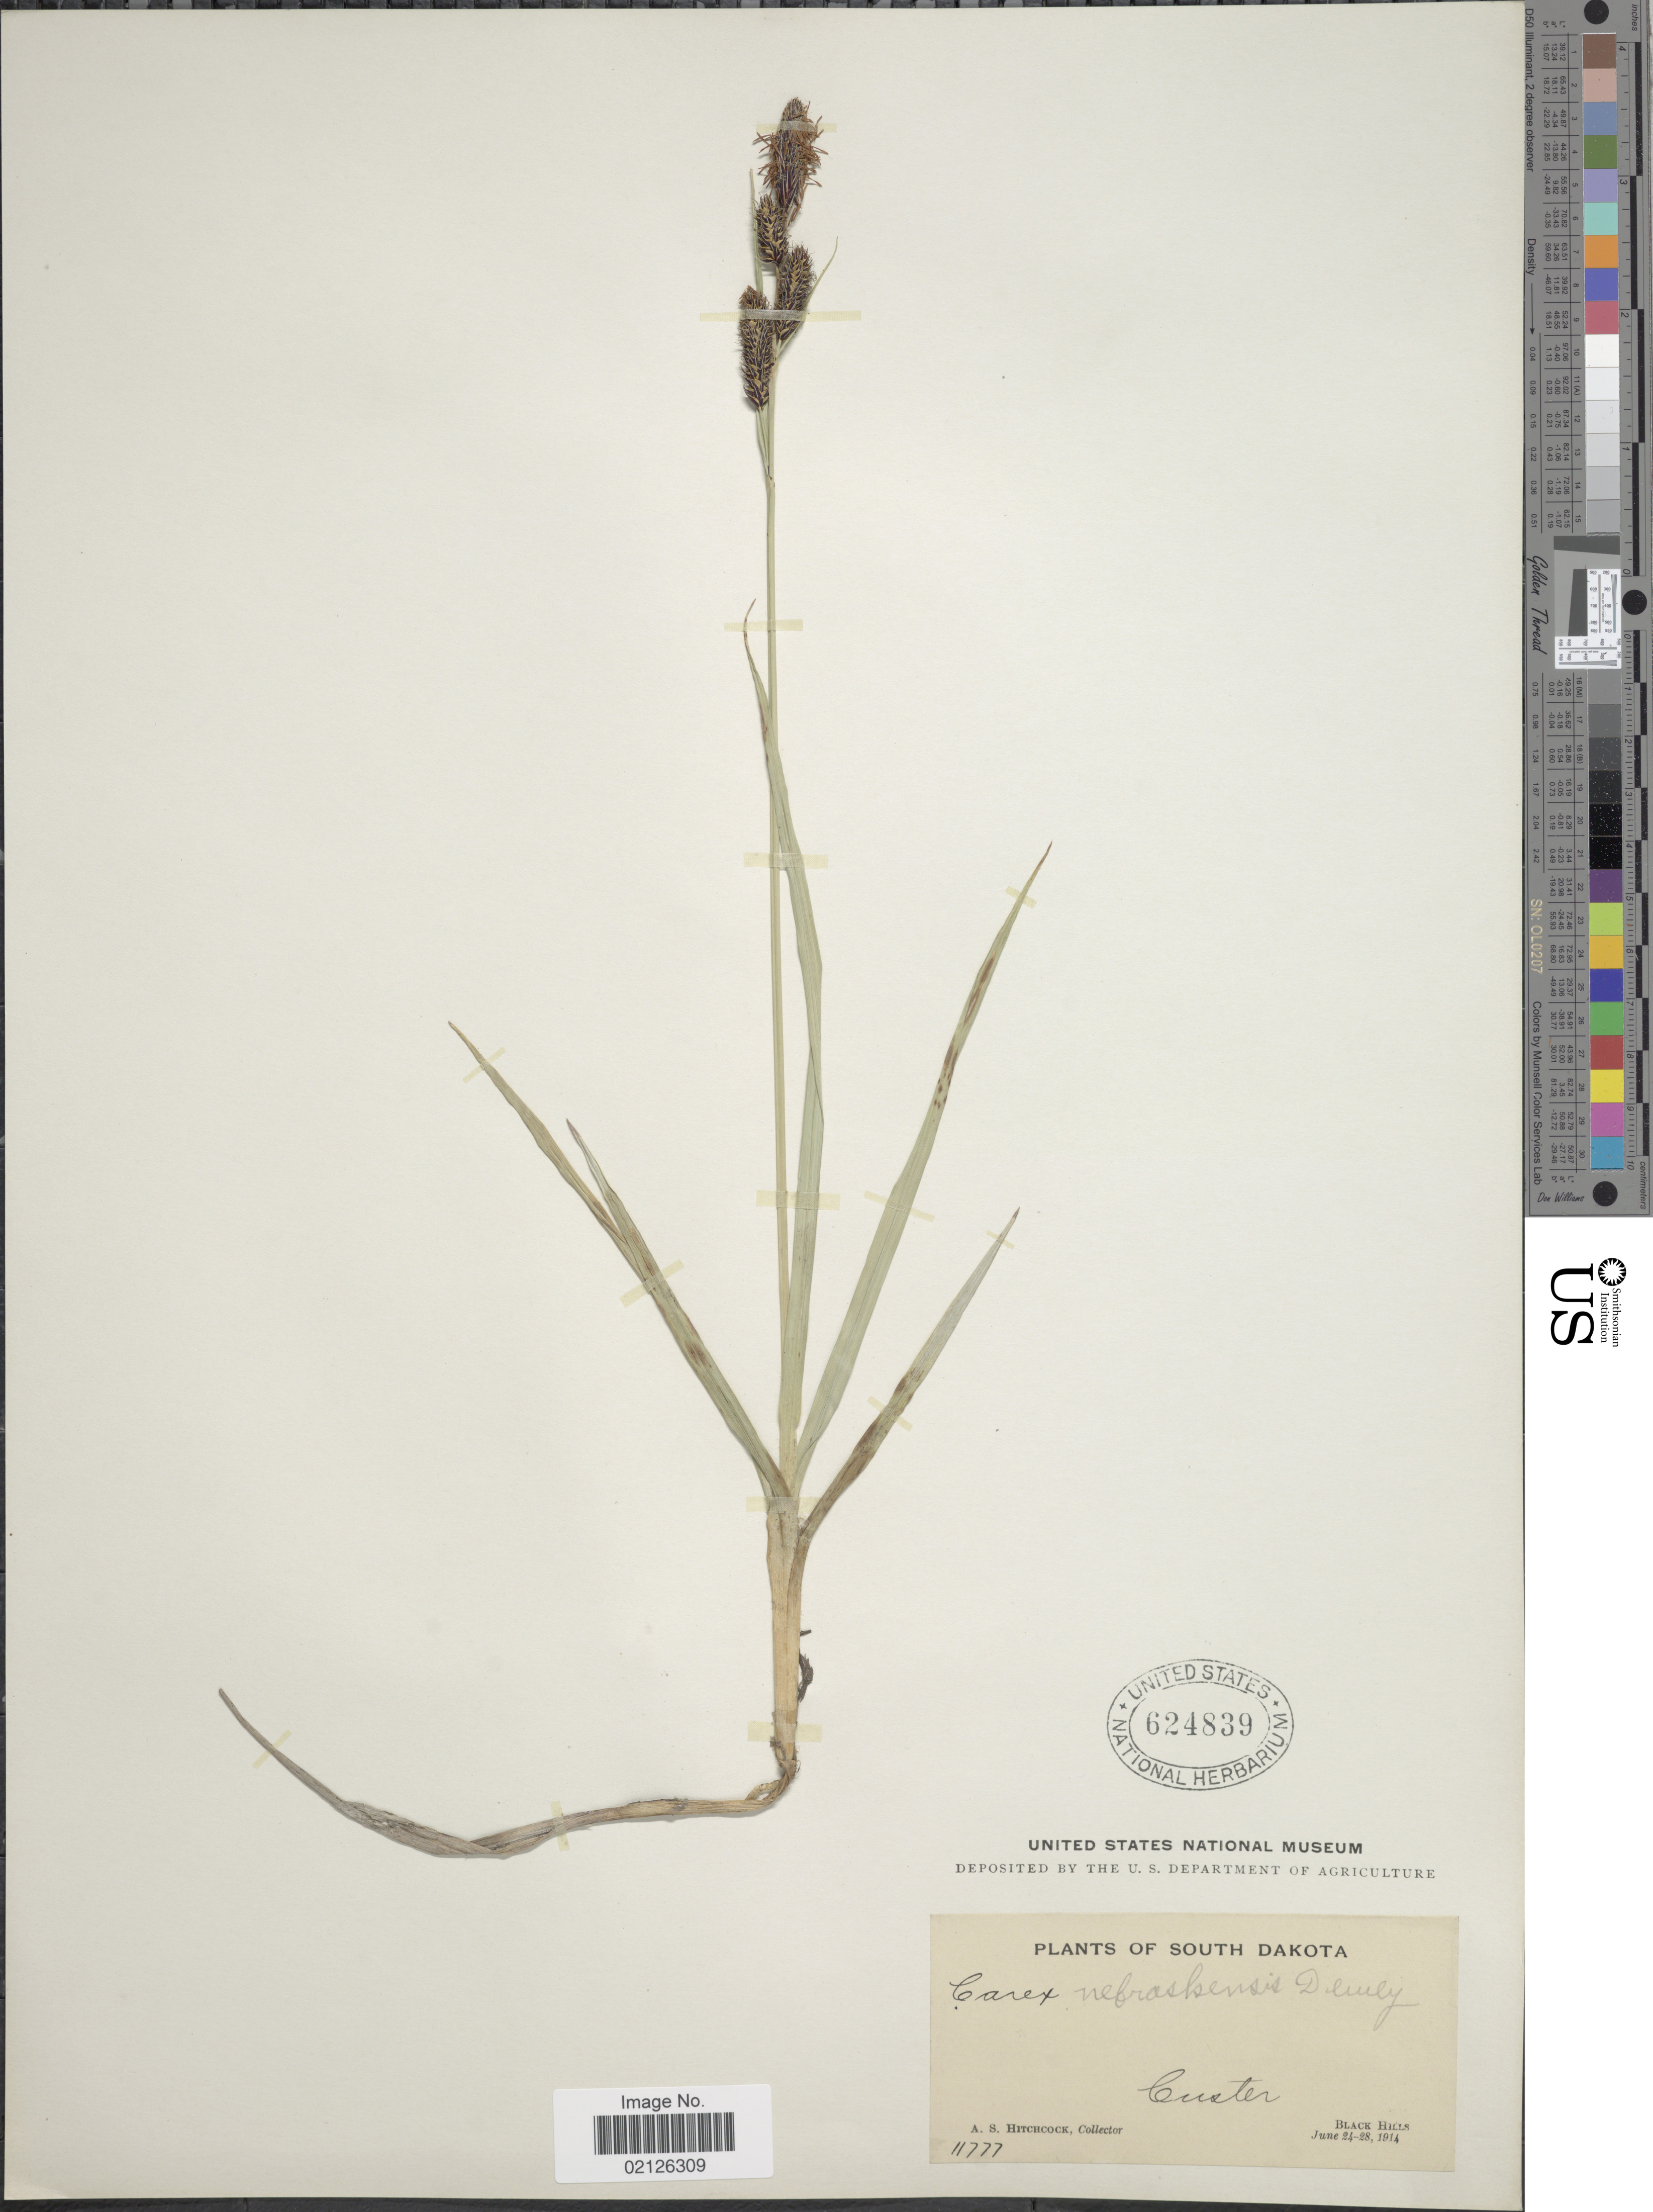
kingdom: Plantae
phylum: Tracheophyta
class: Liliopsida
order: Poales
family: Cyperaceae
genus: Carex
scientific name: Carex nebrascensis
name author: Dewey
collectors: A. S. Hitchcock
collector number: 11777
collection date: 1914-06-24/1914-06-28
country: United States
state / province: South Dakota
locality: Custer, Black Hills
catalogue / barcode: US 624839